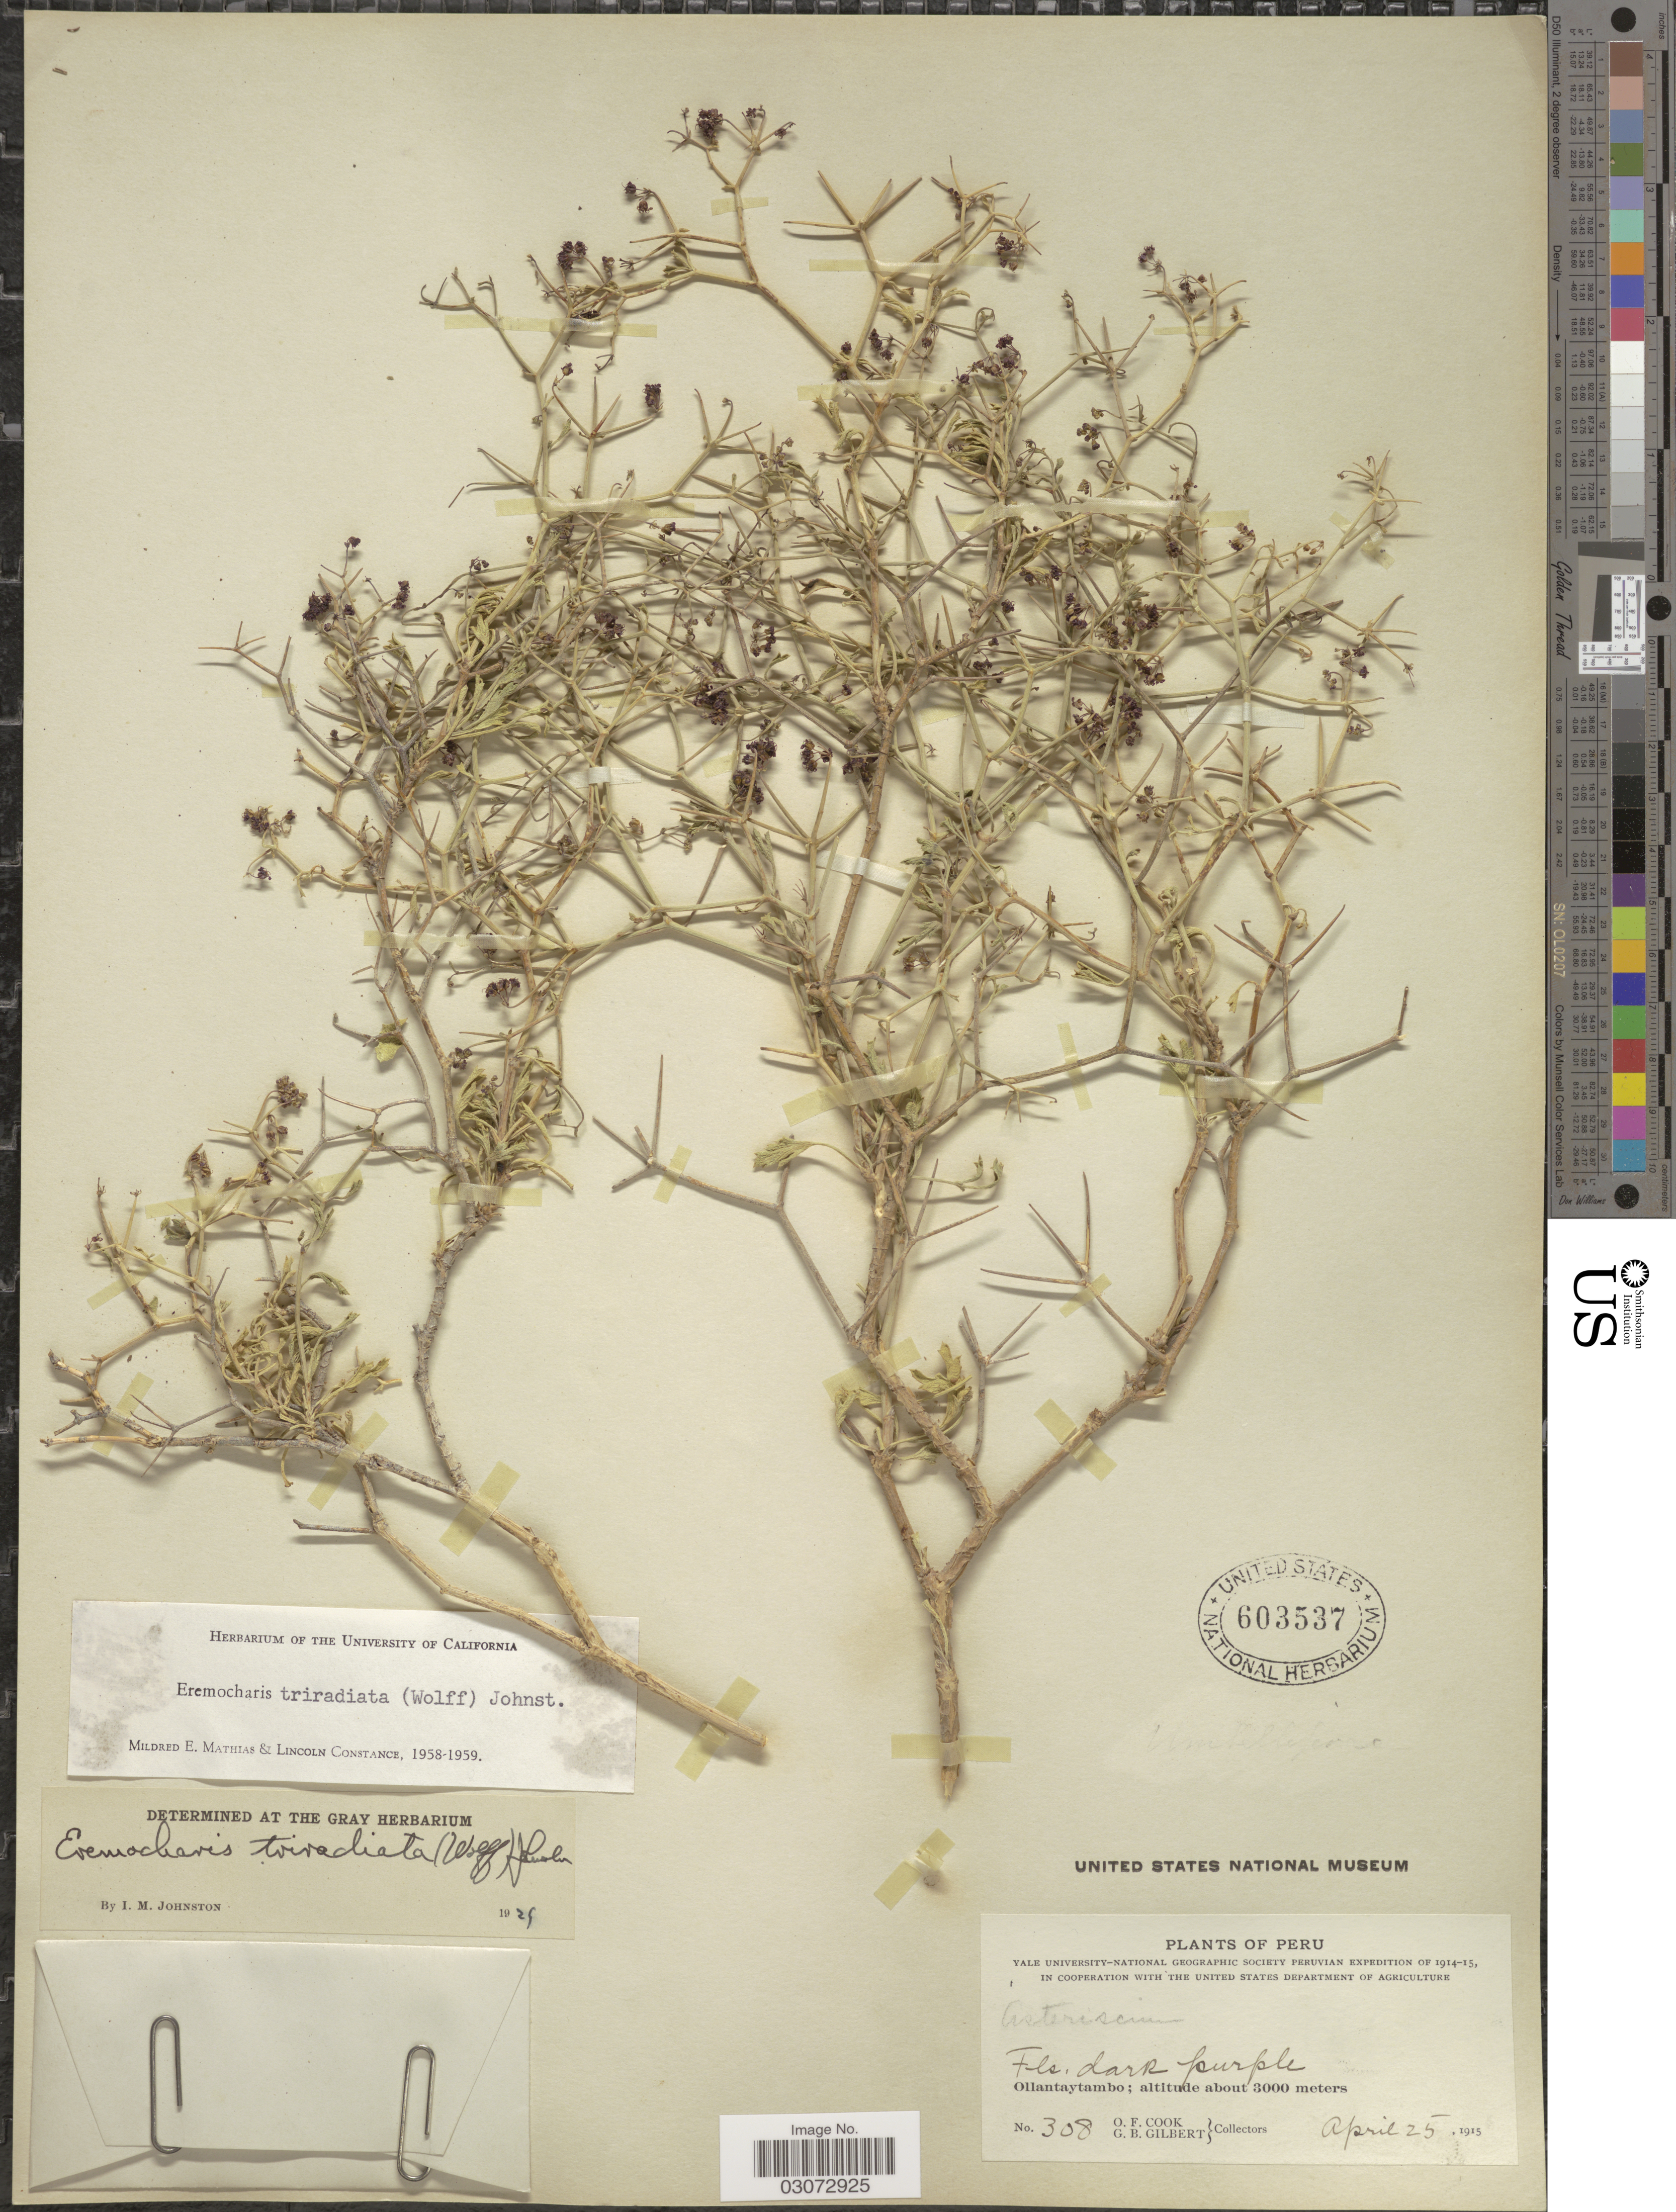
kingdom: Plantae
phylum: Tracheophyta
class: Magnoliopsida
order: Apiales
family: Apiaceae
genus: Eremocharis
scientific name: Eremocharis tripartita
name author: Mathias & Constance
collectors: O. F. Cook & G. B. Gilbert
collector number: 308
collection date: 1915-04-25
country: Peru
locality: Ollantaytambo.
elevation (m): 3000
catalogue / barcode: US 603537